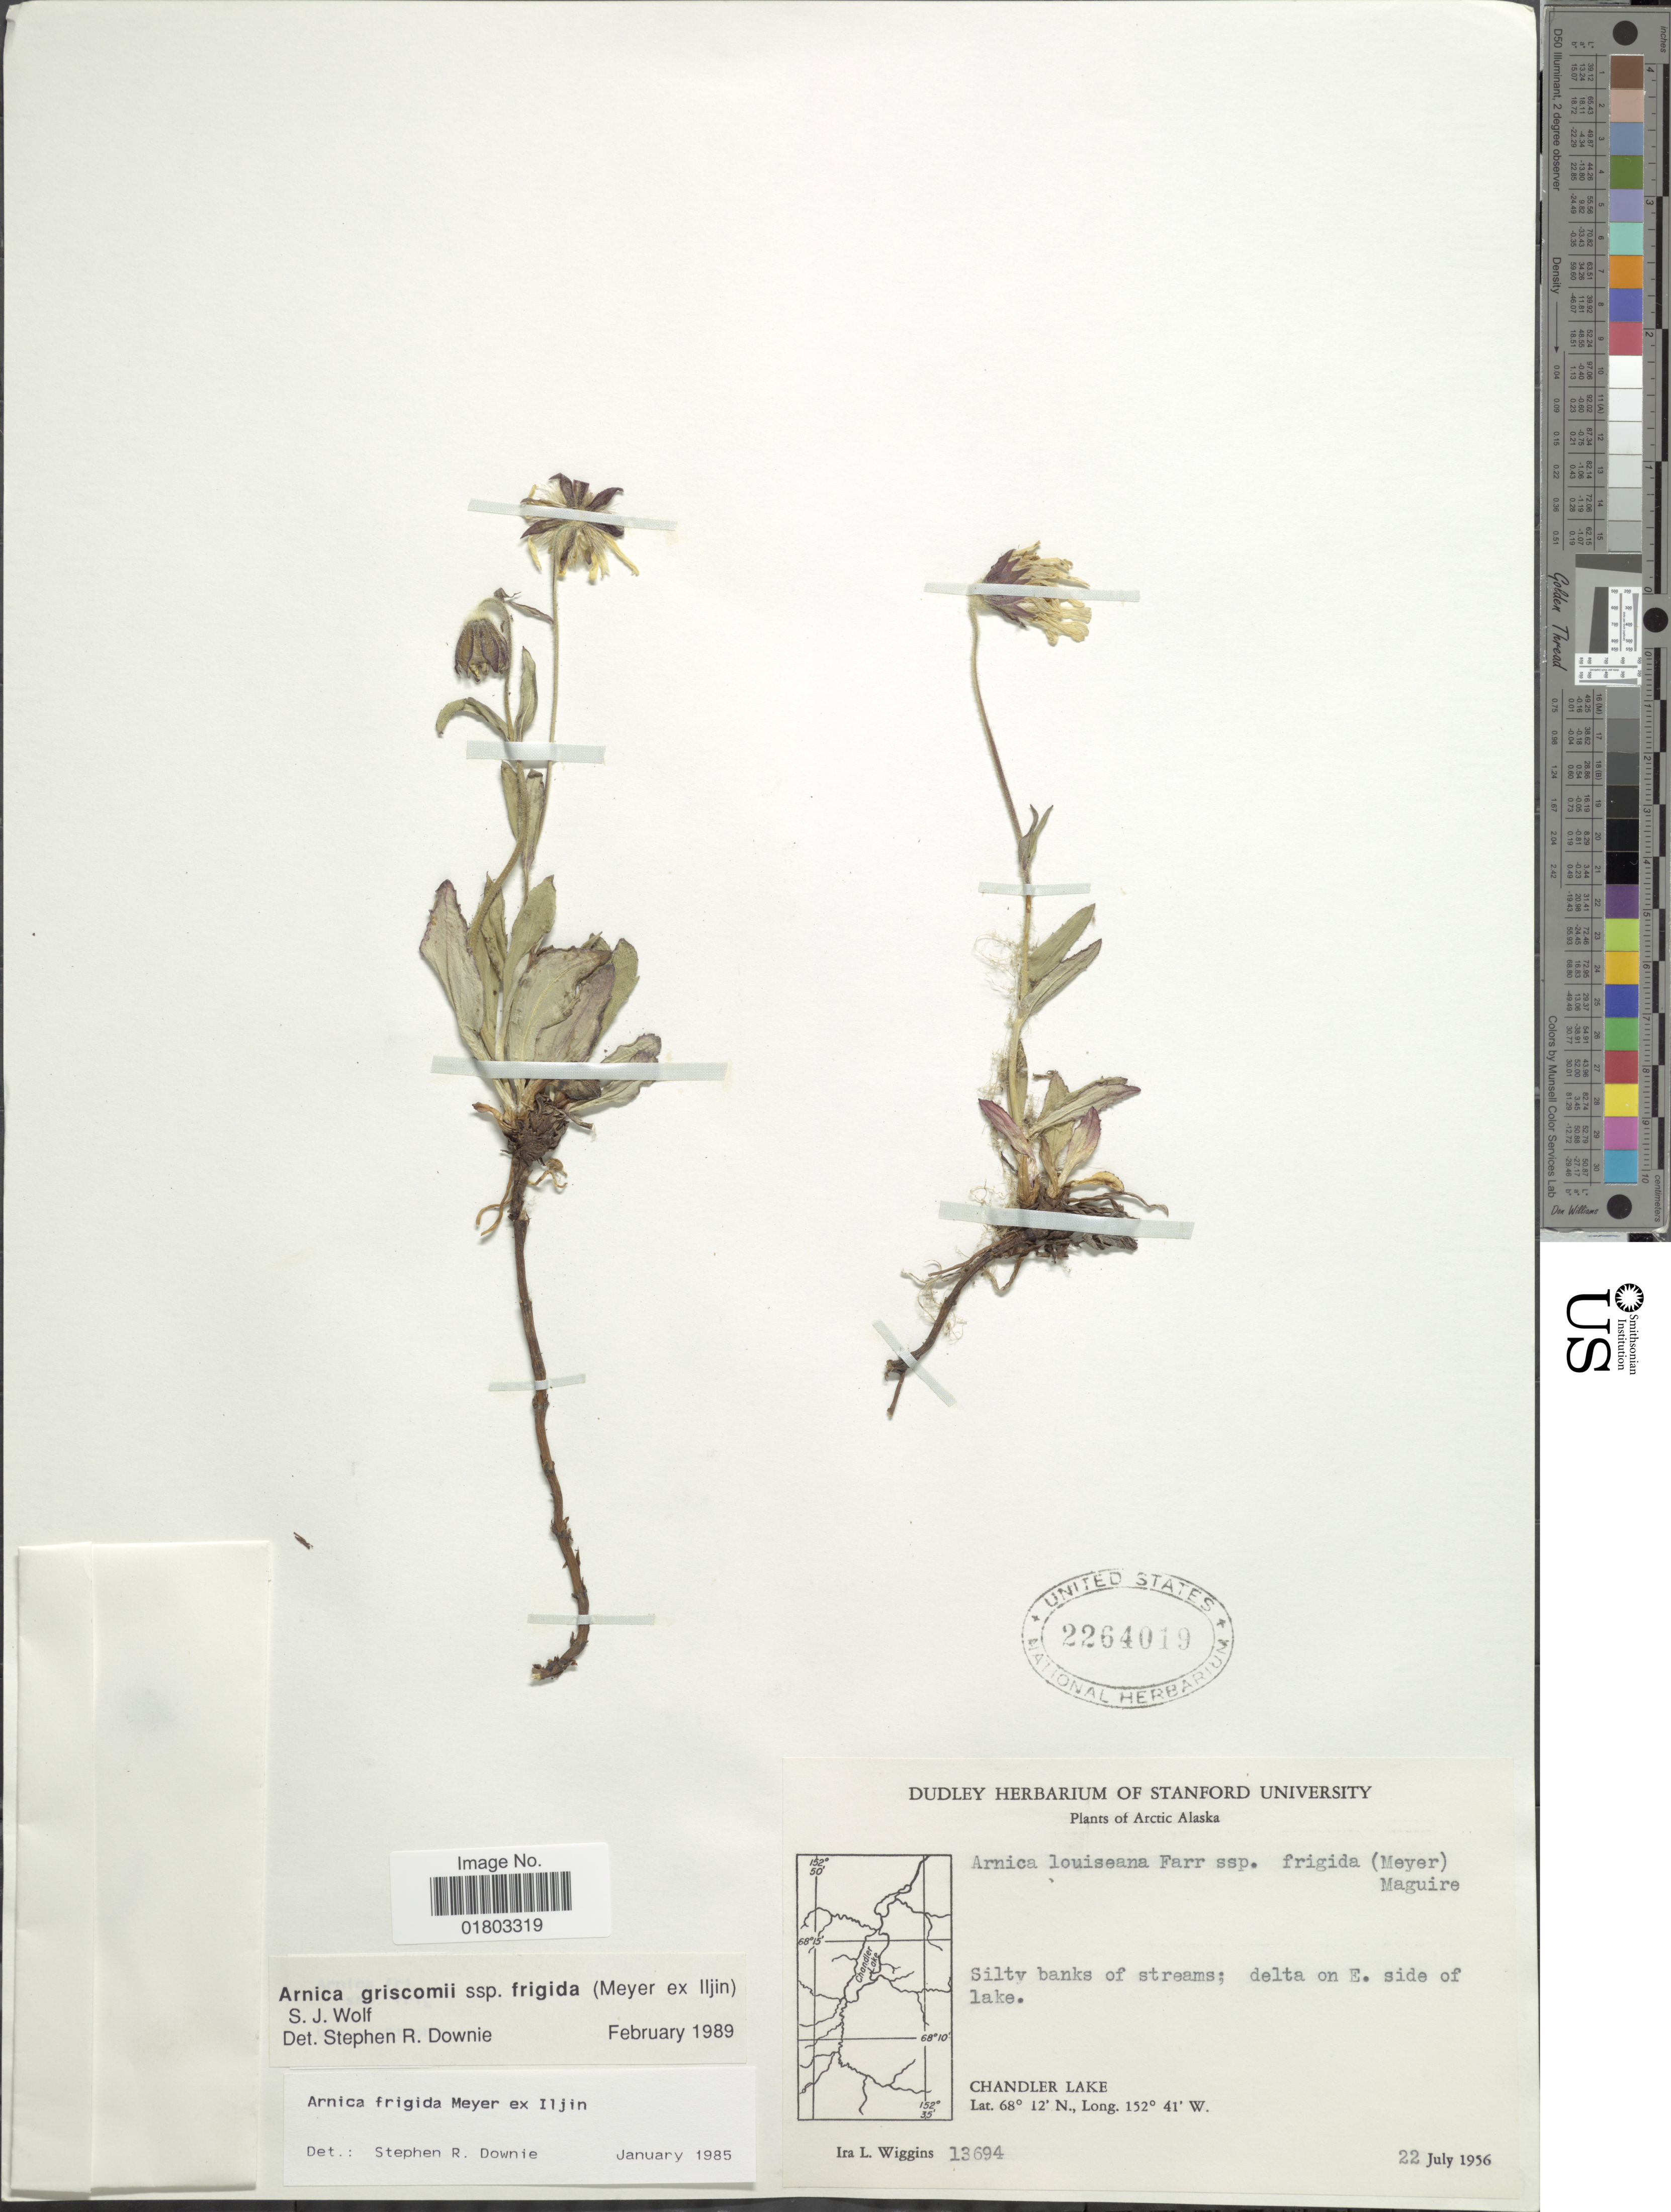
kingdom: Plantae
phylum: Tracheophyta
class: Magnoliopsida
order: Asterales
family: Asteraceae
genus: Arnica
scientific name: Arnica griscomii subsp. frigida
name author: (C.A. Mey. ex Iljin) S.J. Wolf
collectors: I. L. Wiggins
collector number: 13694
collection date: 1956-07-22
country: United States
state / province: Alaska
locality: Arctic Alaska, Silty banks of streams; delta on E. side of Lake, Chandler Lake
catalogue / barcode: US 2264019